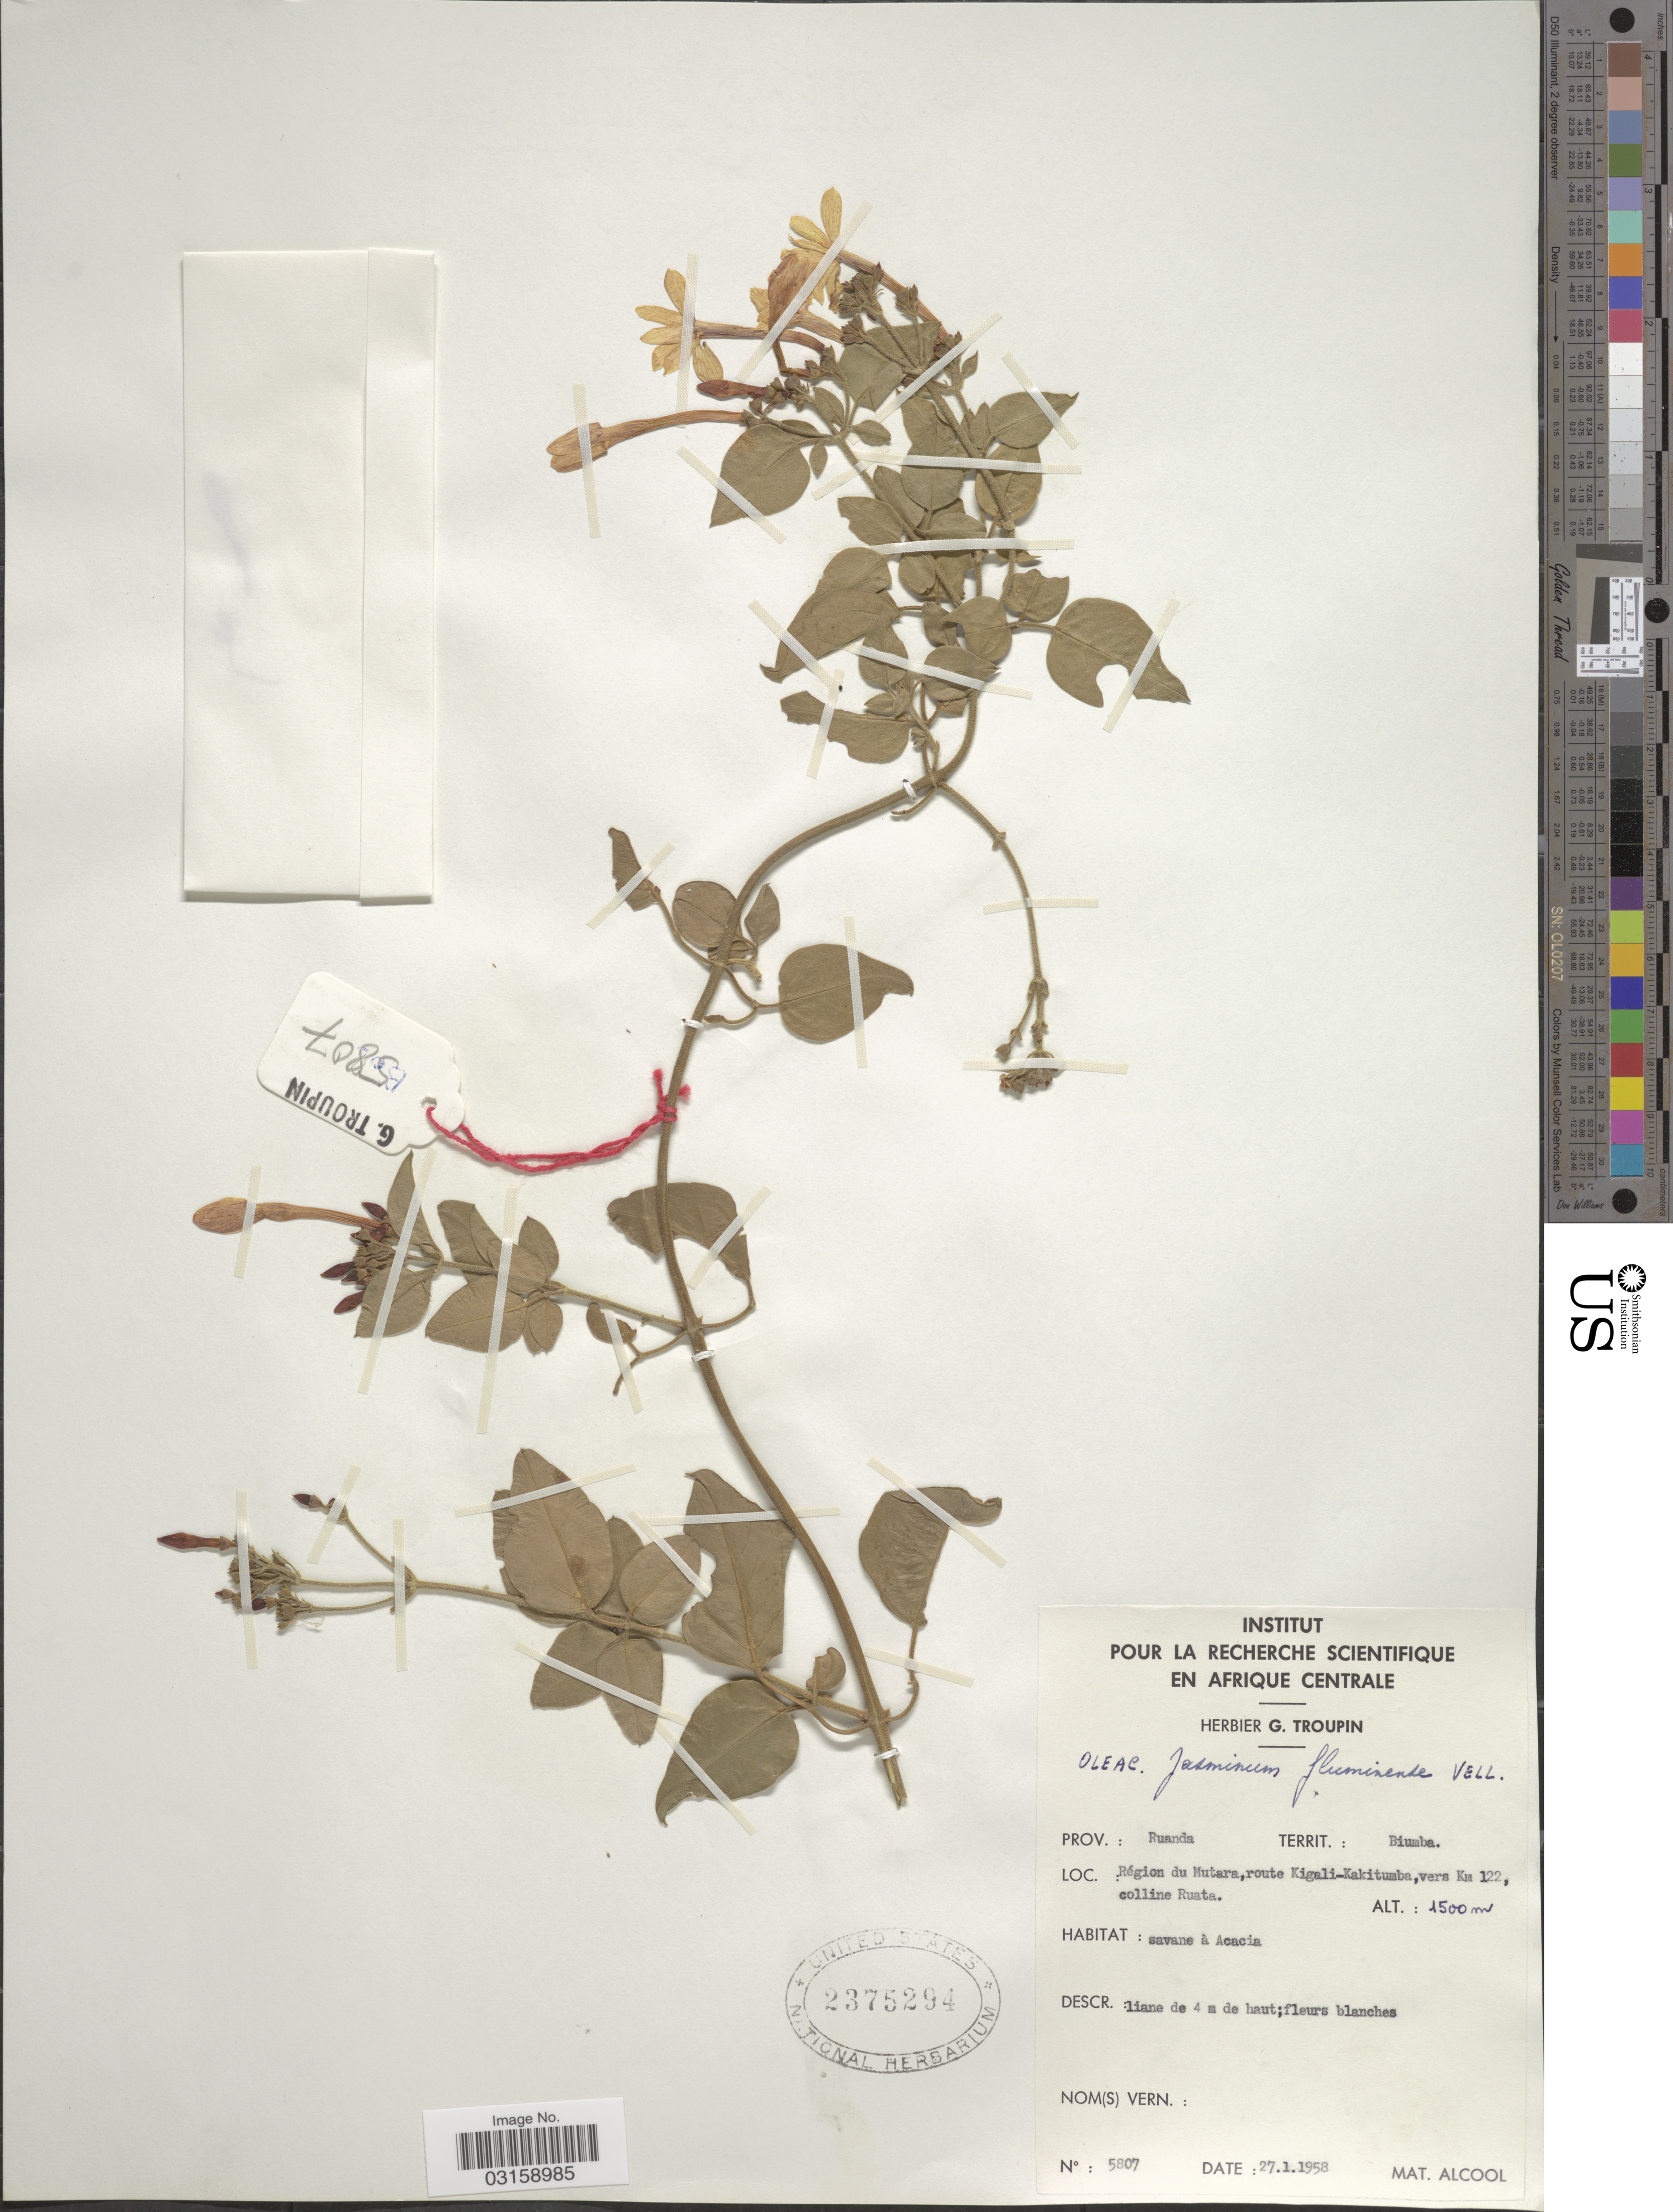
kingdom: Plantae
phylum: Tracheophyta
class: Magnoliopsida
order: Lamiales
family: Oleaceae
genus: Jasminum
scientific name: Jasminum fluminense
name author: Vell.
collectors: G. Troupin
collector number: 5807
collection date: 1958-01-27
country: Rwanda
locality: Prov.: Ruanda. Territ.: Biumba. Région du Mutara, route Kigali-Kakitumba, vers Km 122, colline Ruata.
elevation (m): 1500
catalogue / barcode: US 2375294